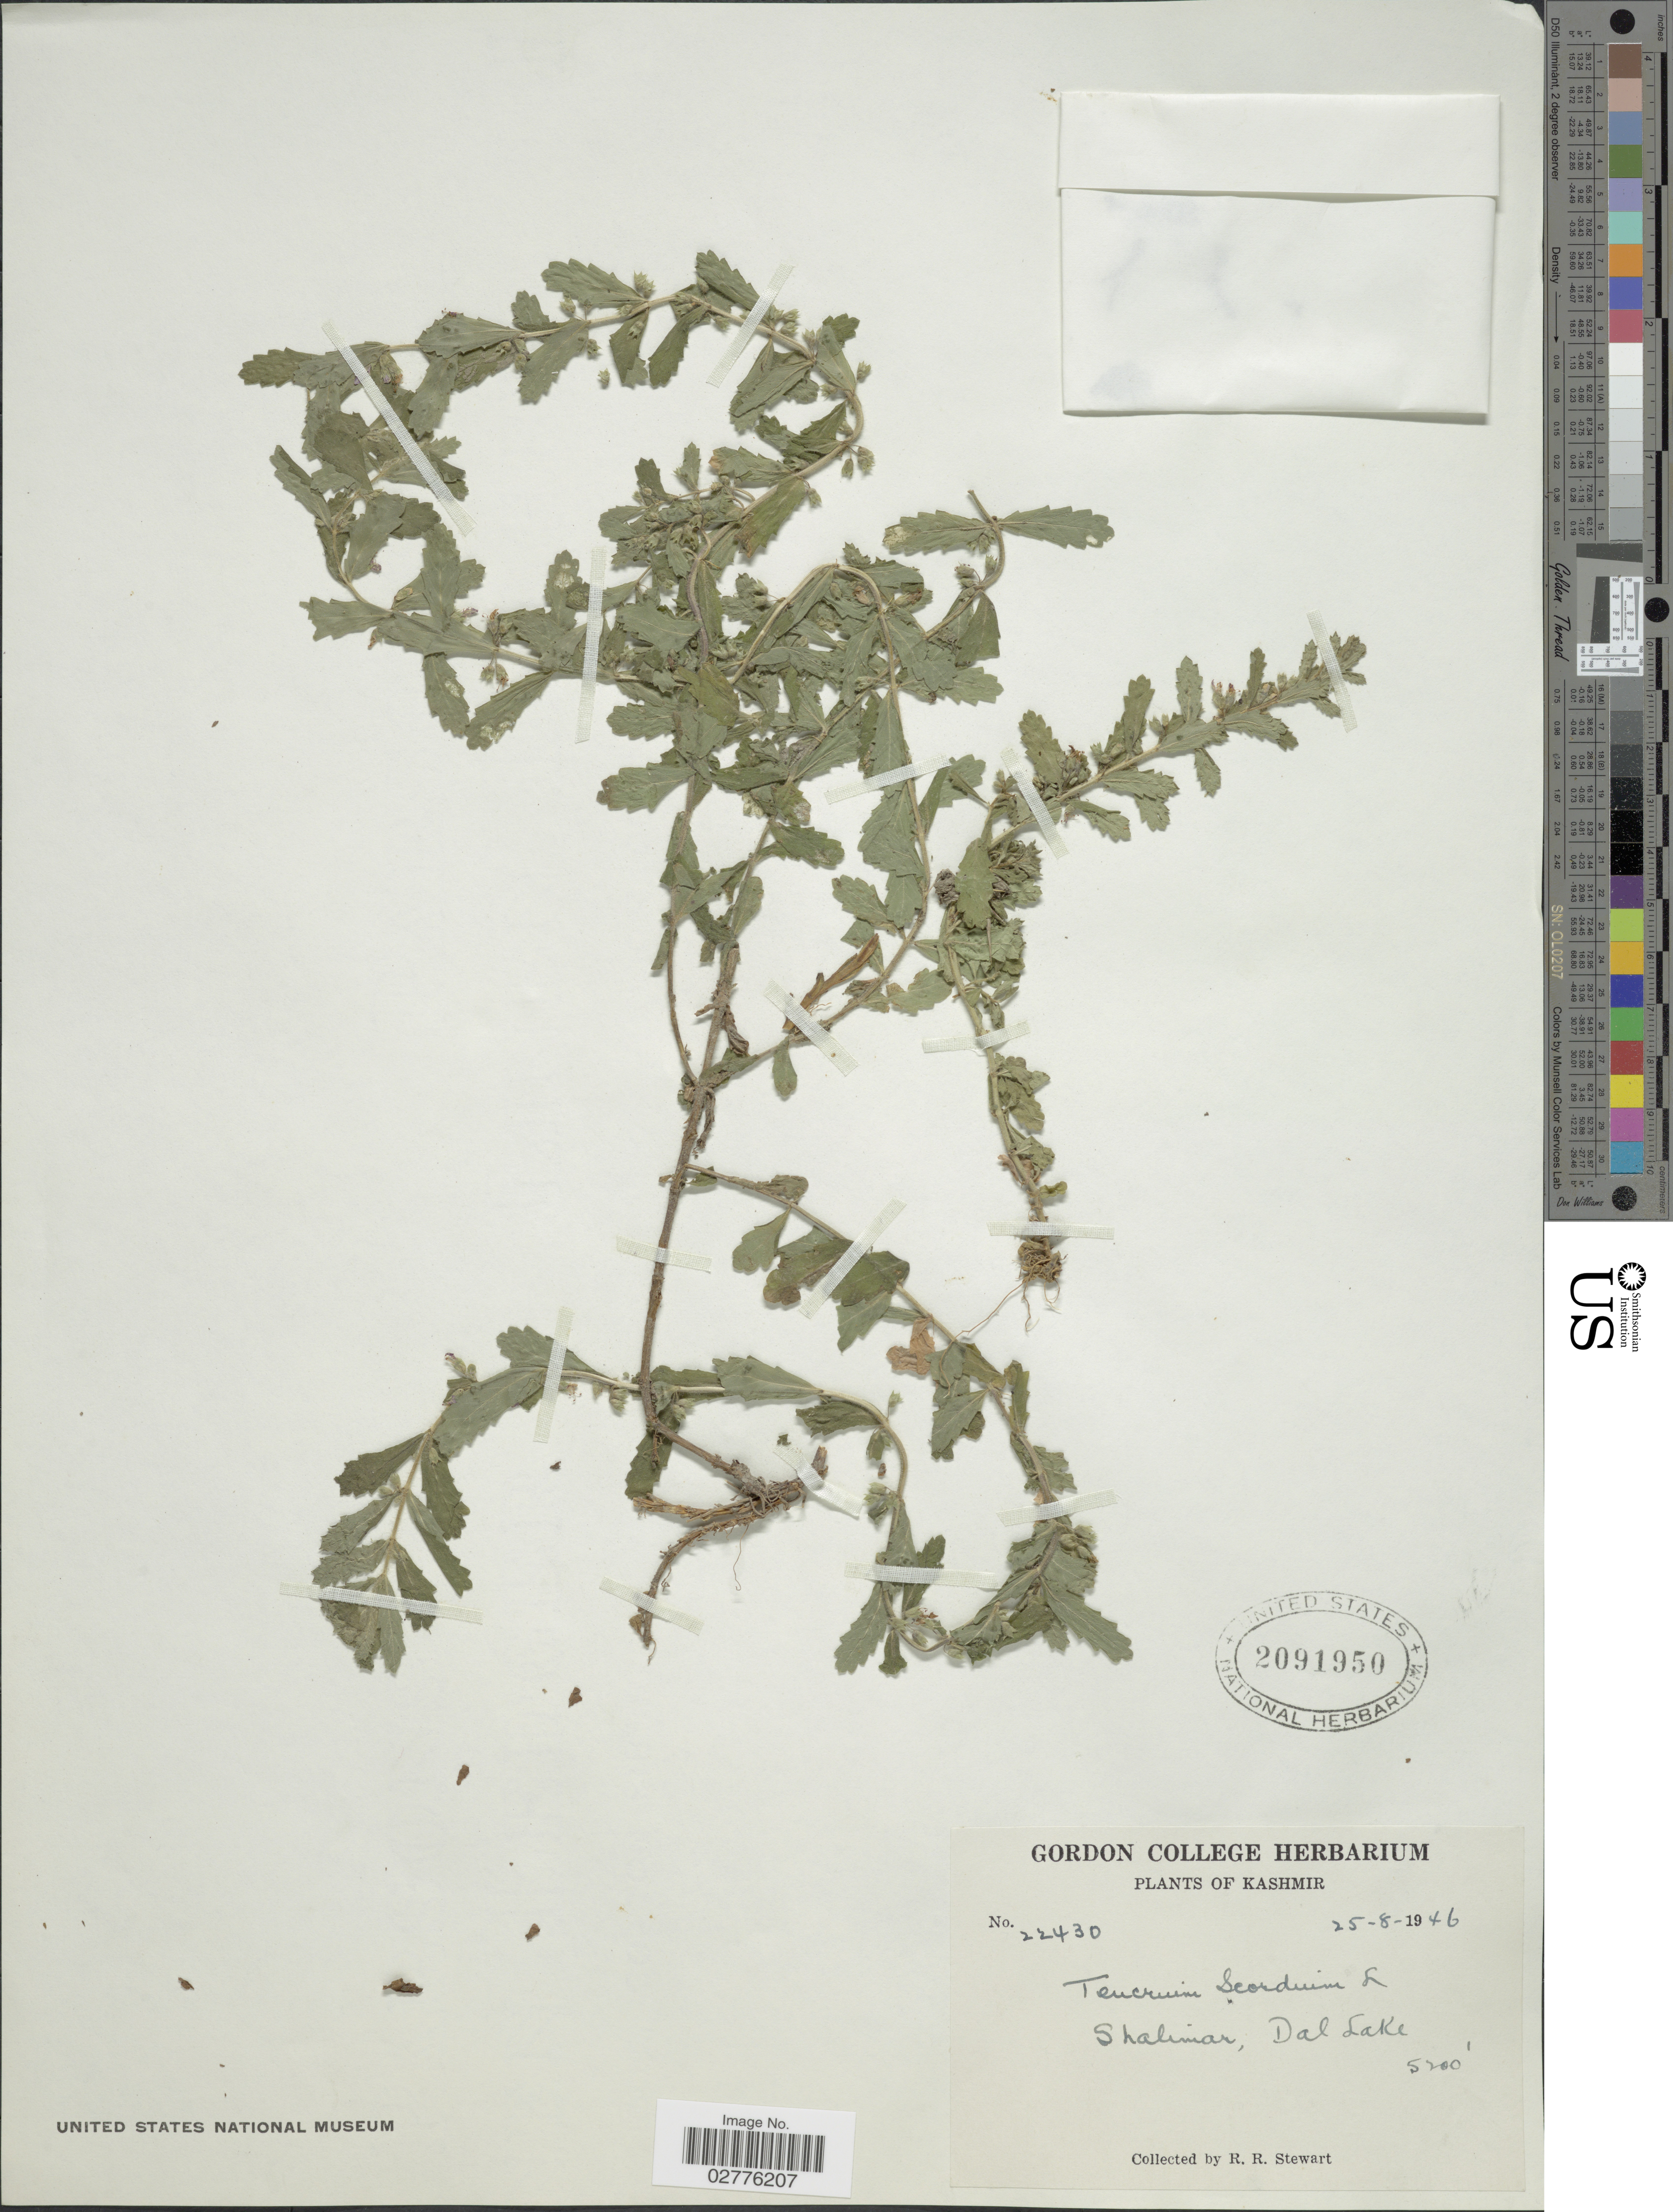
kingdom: Plantae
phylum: Tracheophyta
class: Magnoliopsida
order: Lamiales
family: Lamiaceae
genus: Teucrium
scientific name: Teucrium scordium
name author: L.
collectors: R. R. Stewart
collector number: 22430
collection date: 1946-08-25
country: India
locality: Kashmir, Shalimar. Dal Lake.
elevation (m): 1585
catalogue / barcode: US 2091950